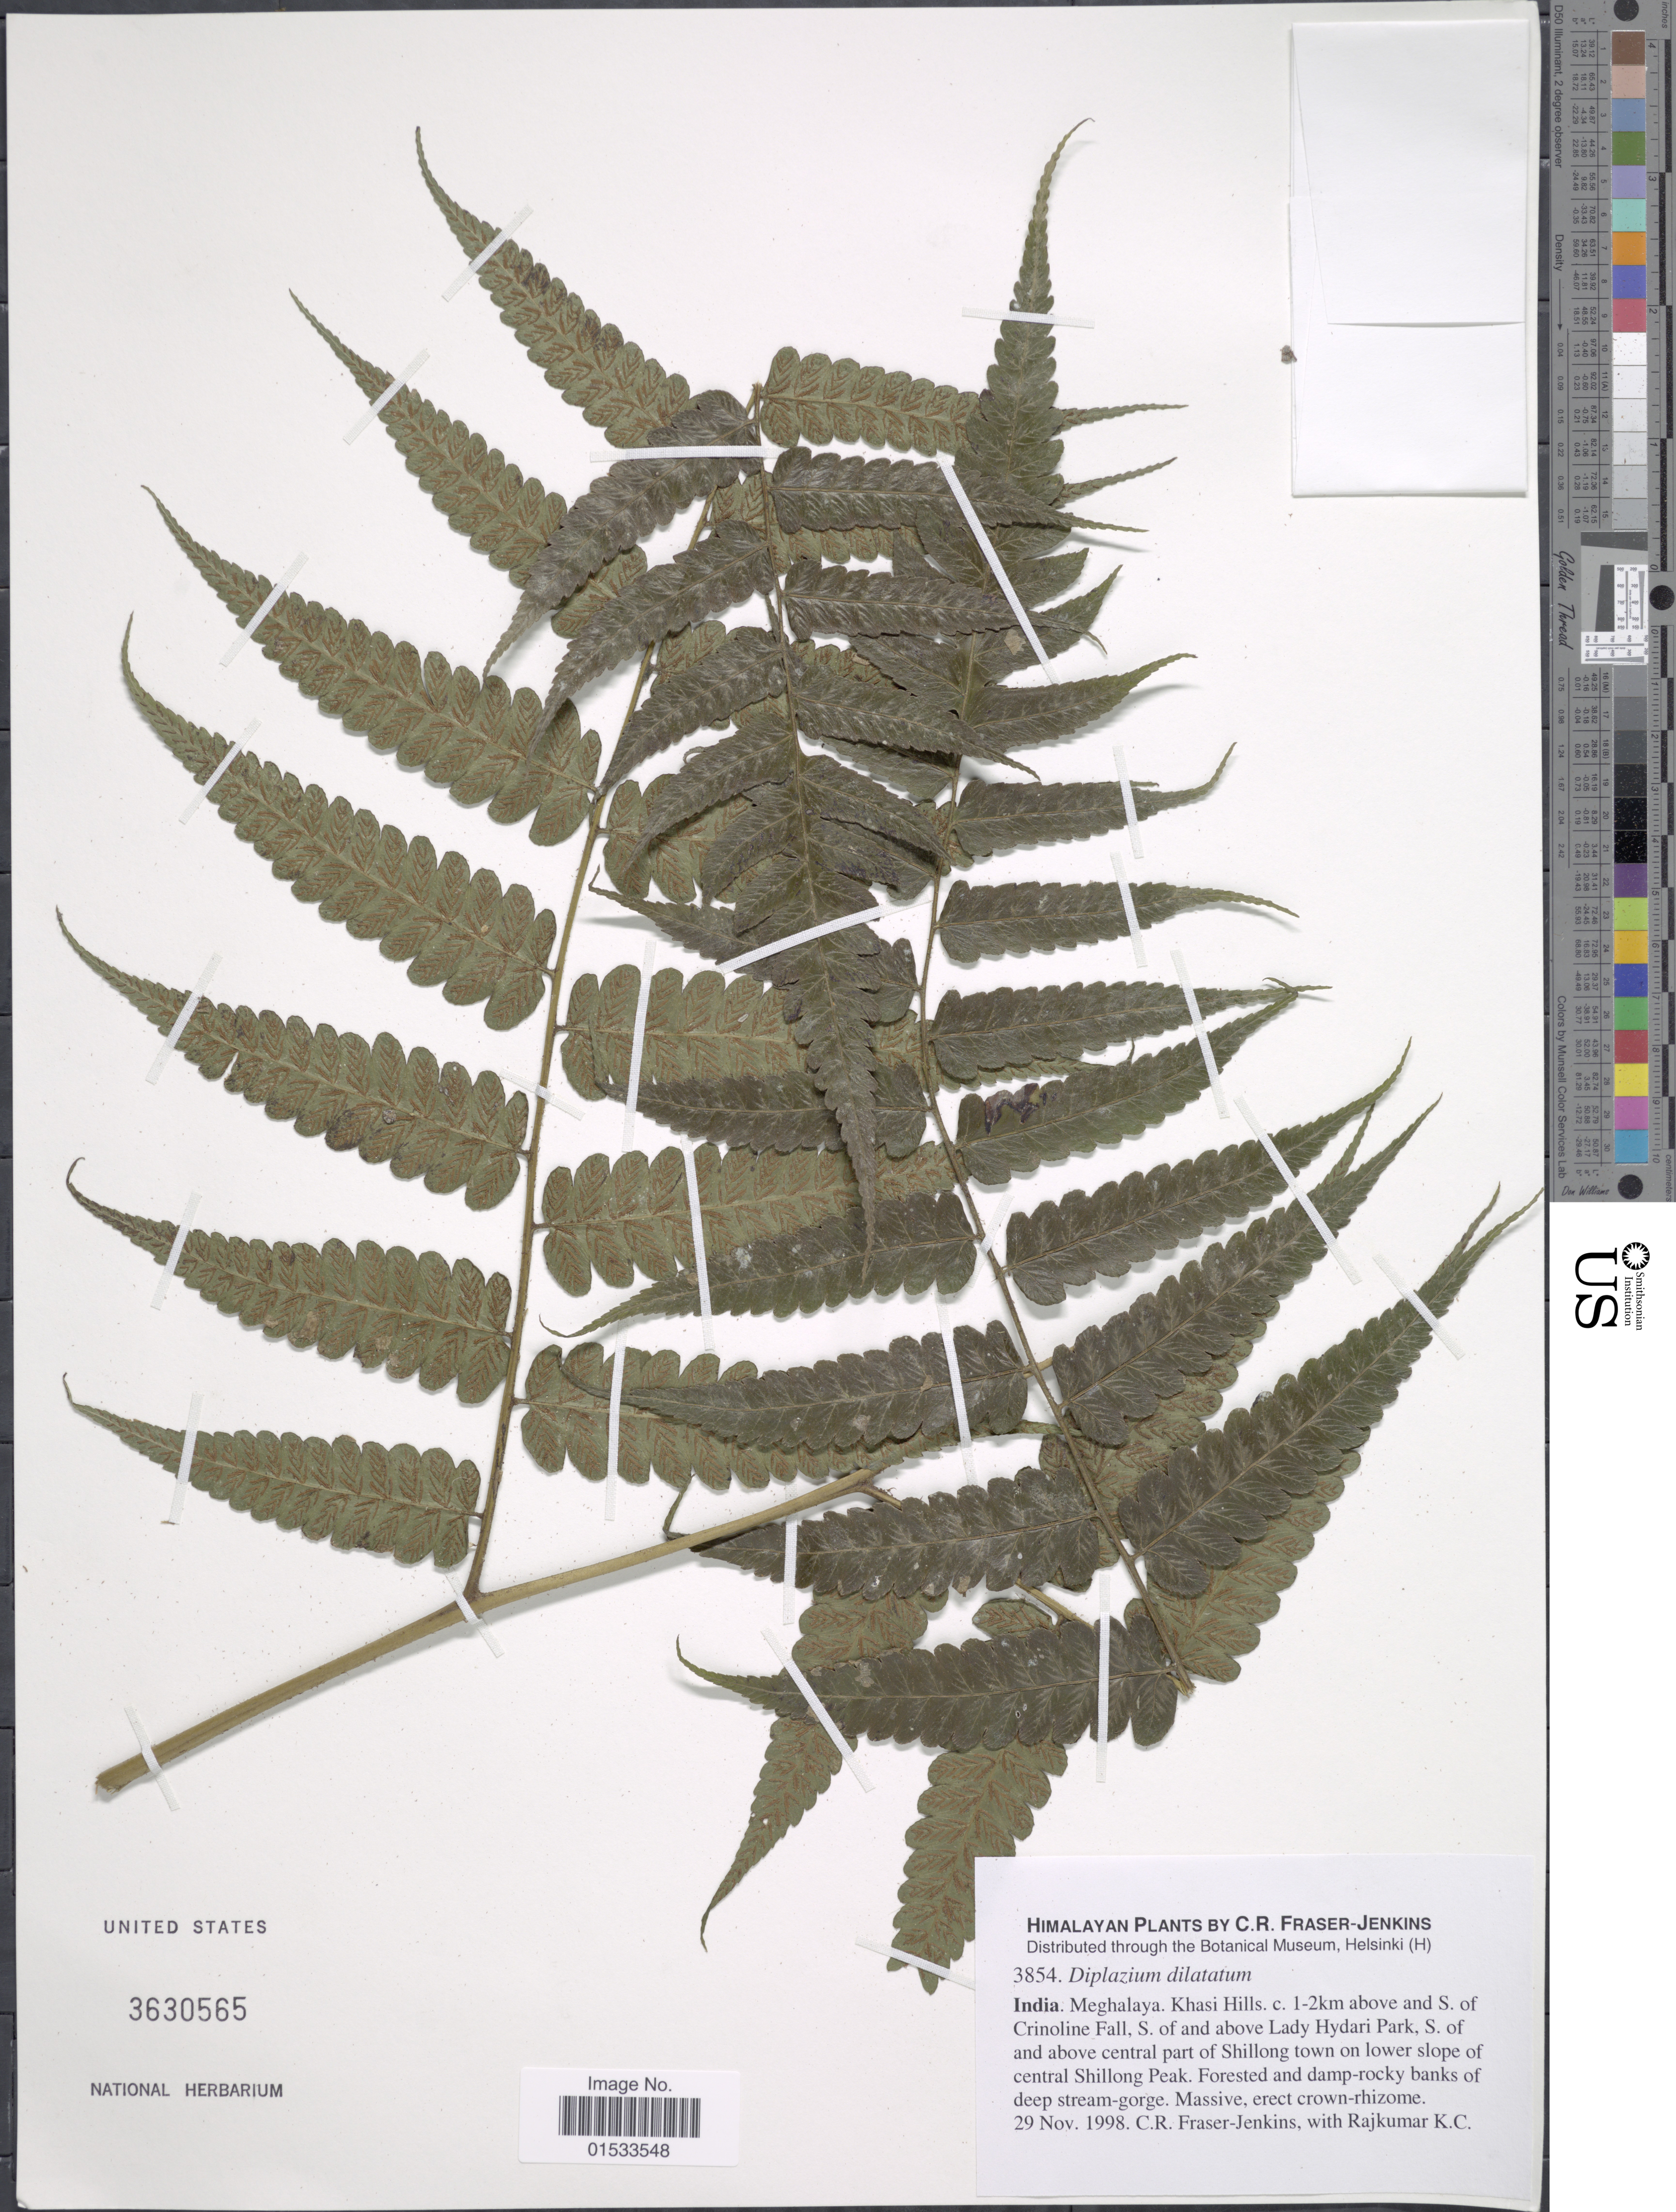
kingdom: Plantae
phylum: Tracheophyta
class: Polypodiopsida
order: Polypodiales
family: Athyriaceae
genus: Diplazium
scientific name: Diplazium dilatatum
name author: Blume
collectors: C. R. Fraser-Jenkins & K. Rajkumar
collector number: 3854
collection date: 1998-11-29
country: India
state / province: Meghalaya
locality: Khasi Hills, c. 1-2km above and S. of Crinoline Fall, S. of and above Lady Hydari Park, S. of and above central part of Shillong town on lower slope of central Shillong Peak.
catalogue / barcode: US 3630565